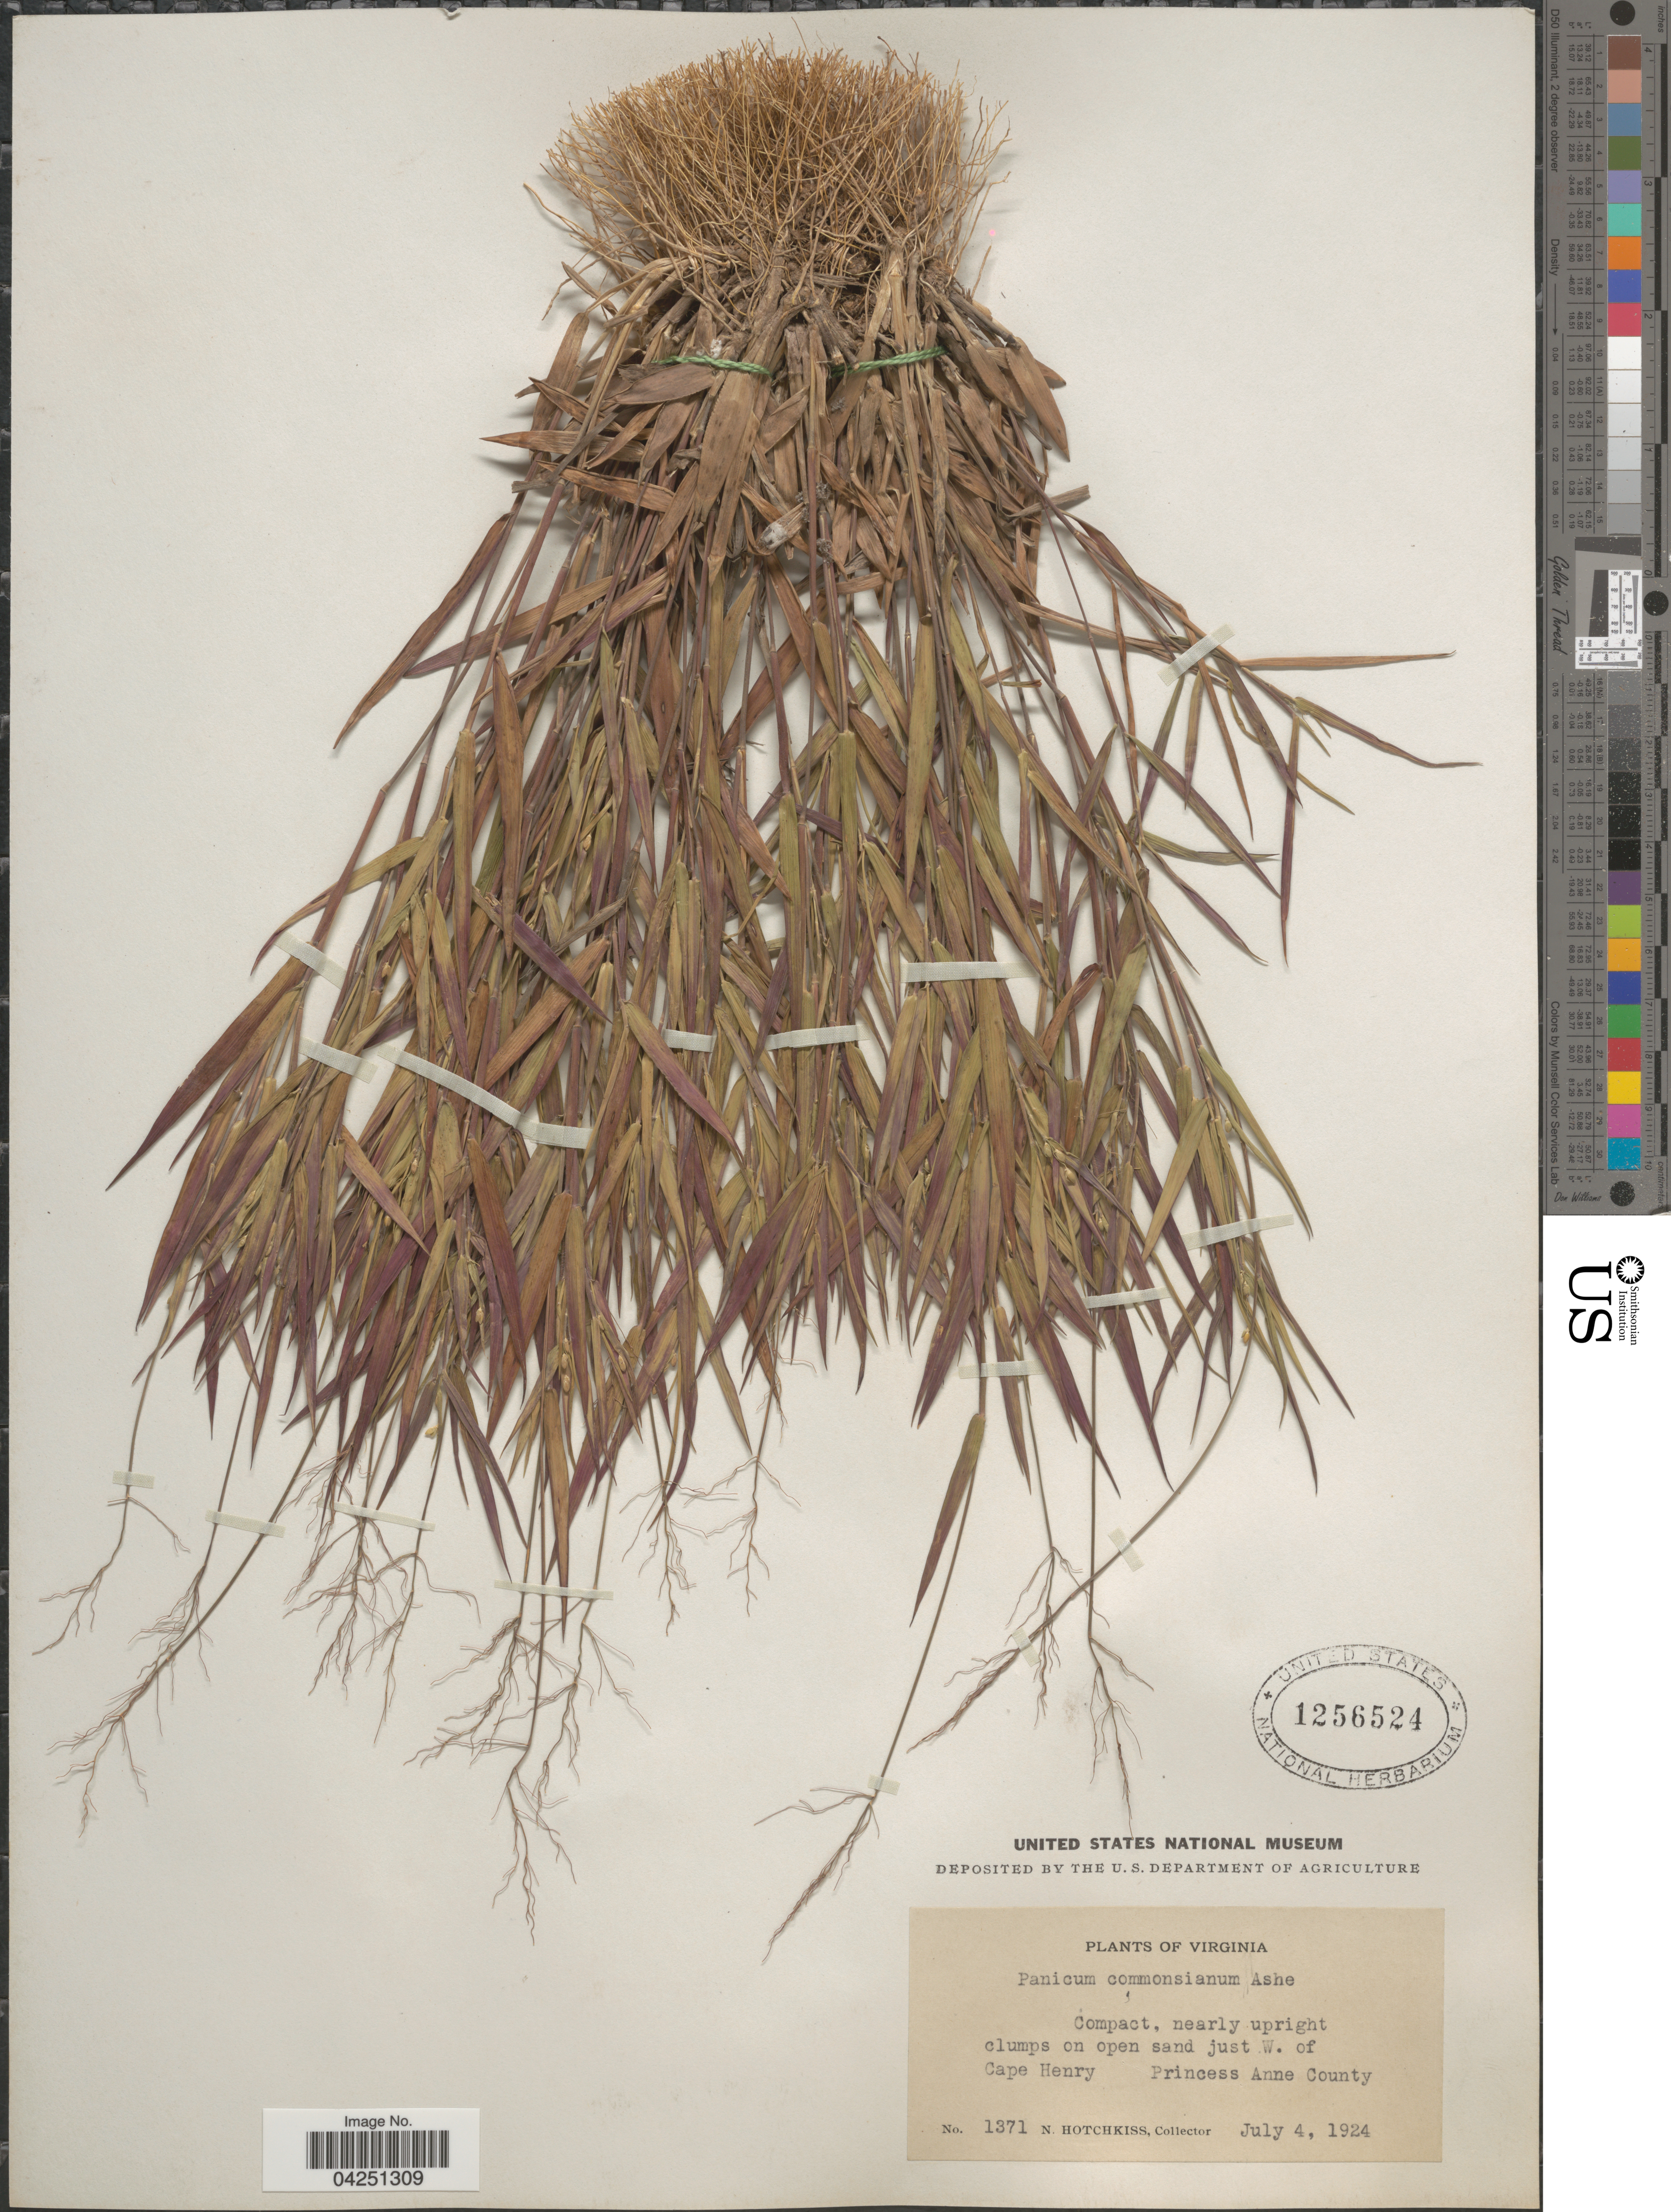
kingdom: Plantae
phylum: Tracheophyta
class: Liliopsida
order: Poales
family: Poaceae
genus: Dichanthelium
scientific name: Dichanthelium acuminatum var. acuminatum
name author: (Sw.) Gould & C.A. Clark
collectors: N. Hotchkiss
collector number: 1371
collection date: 1924-07-04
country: United States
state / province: Virginia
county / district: City of Virginia Beach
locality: Compact, nearly clumps on open sand just W. of Cape Henry. Princes Anne County.(=historic county name)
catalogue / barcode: US 1256524